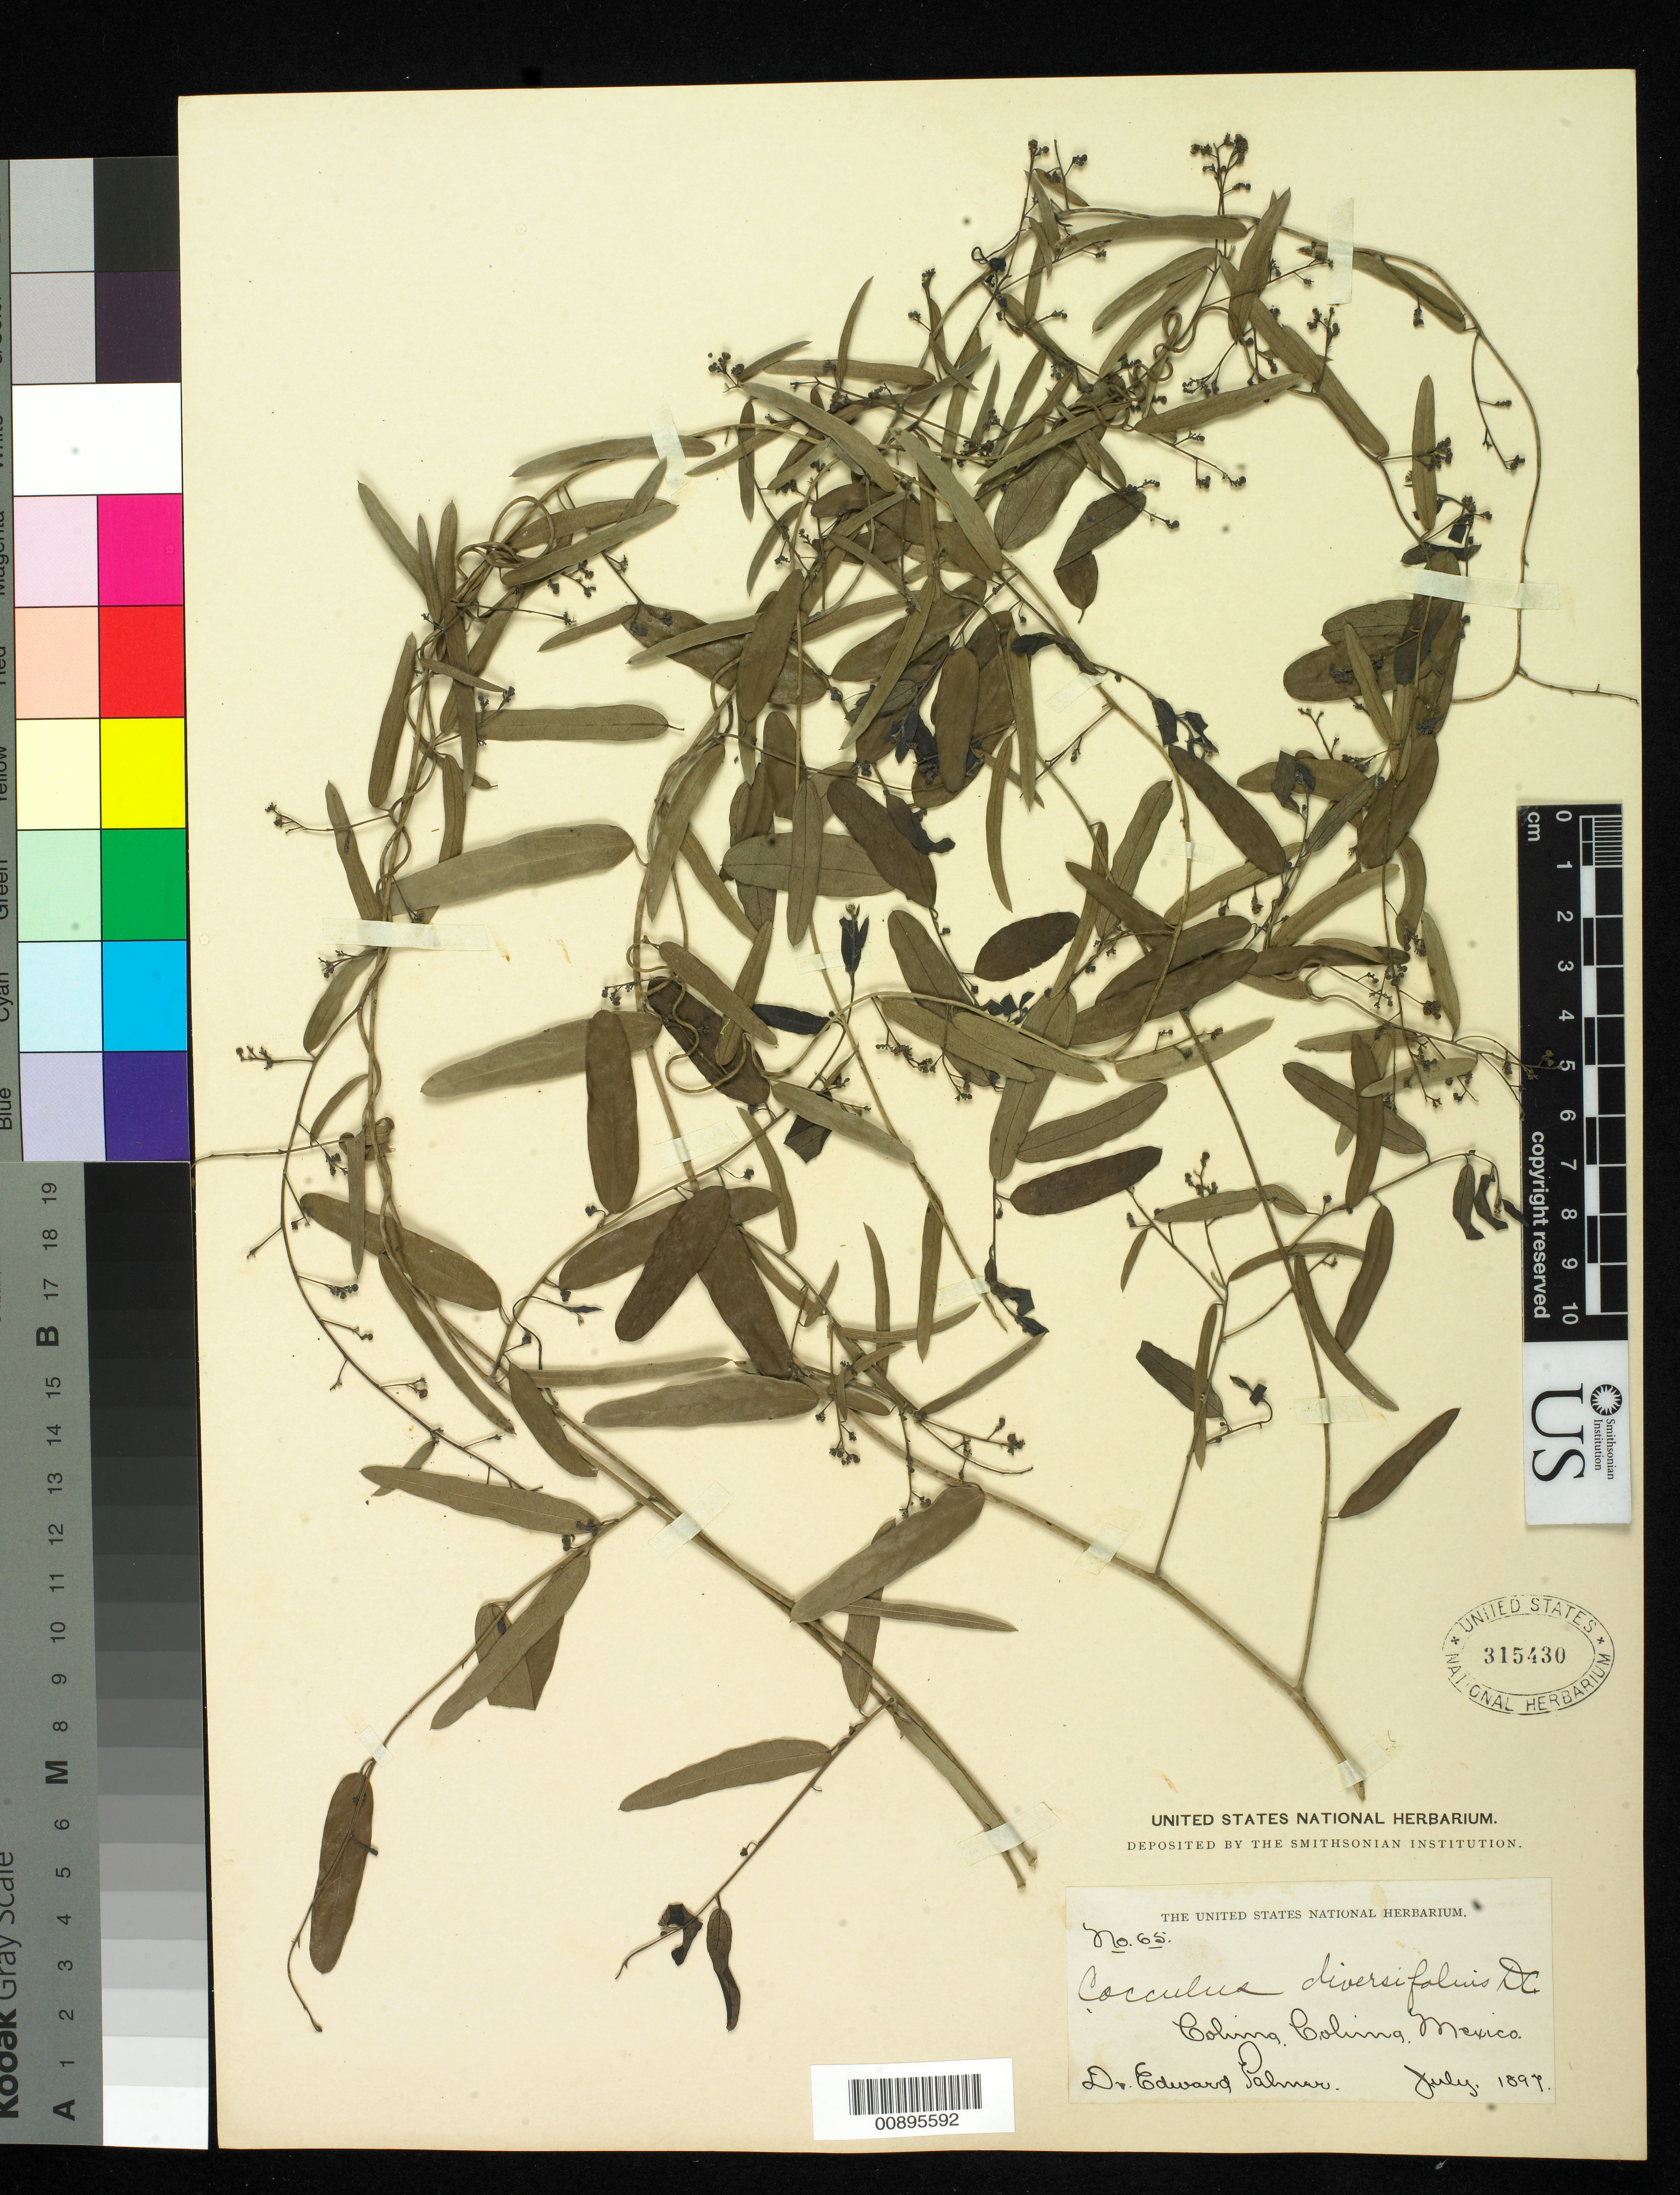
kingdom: Plantae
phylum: Tracheophyta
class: Magnoliopsida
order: Ranunculales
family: Menispermaceae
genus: Cocculus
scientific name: Cocculus diversifolius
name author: DC.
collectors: E. Palmer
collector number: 65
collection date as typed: Jul 1897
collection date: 1897-07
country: Mexico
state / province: Colima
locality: Colima, Colima.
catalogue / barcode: US 315430